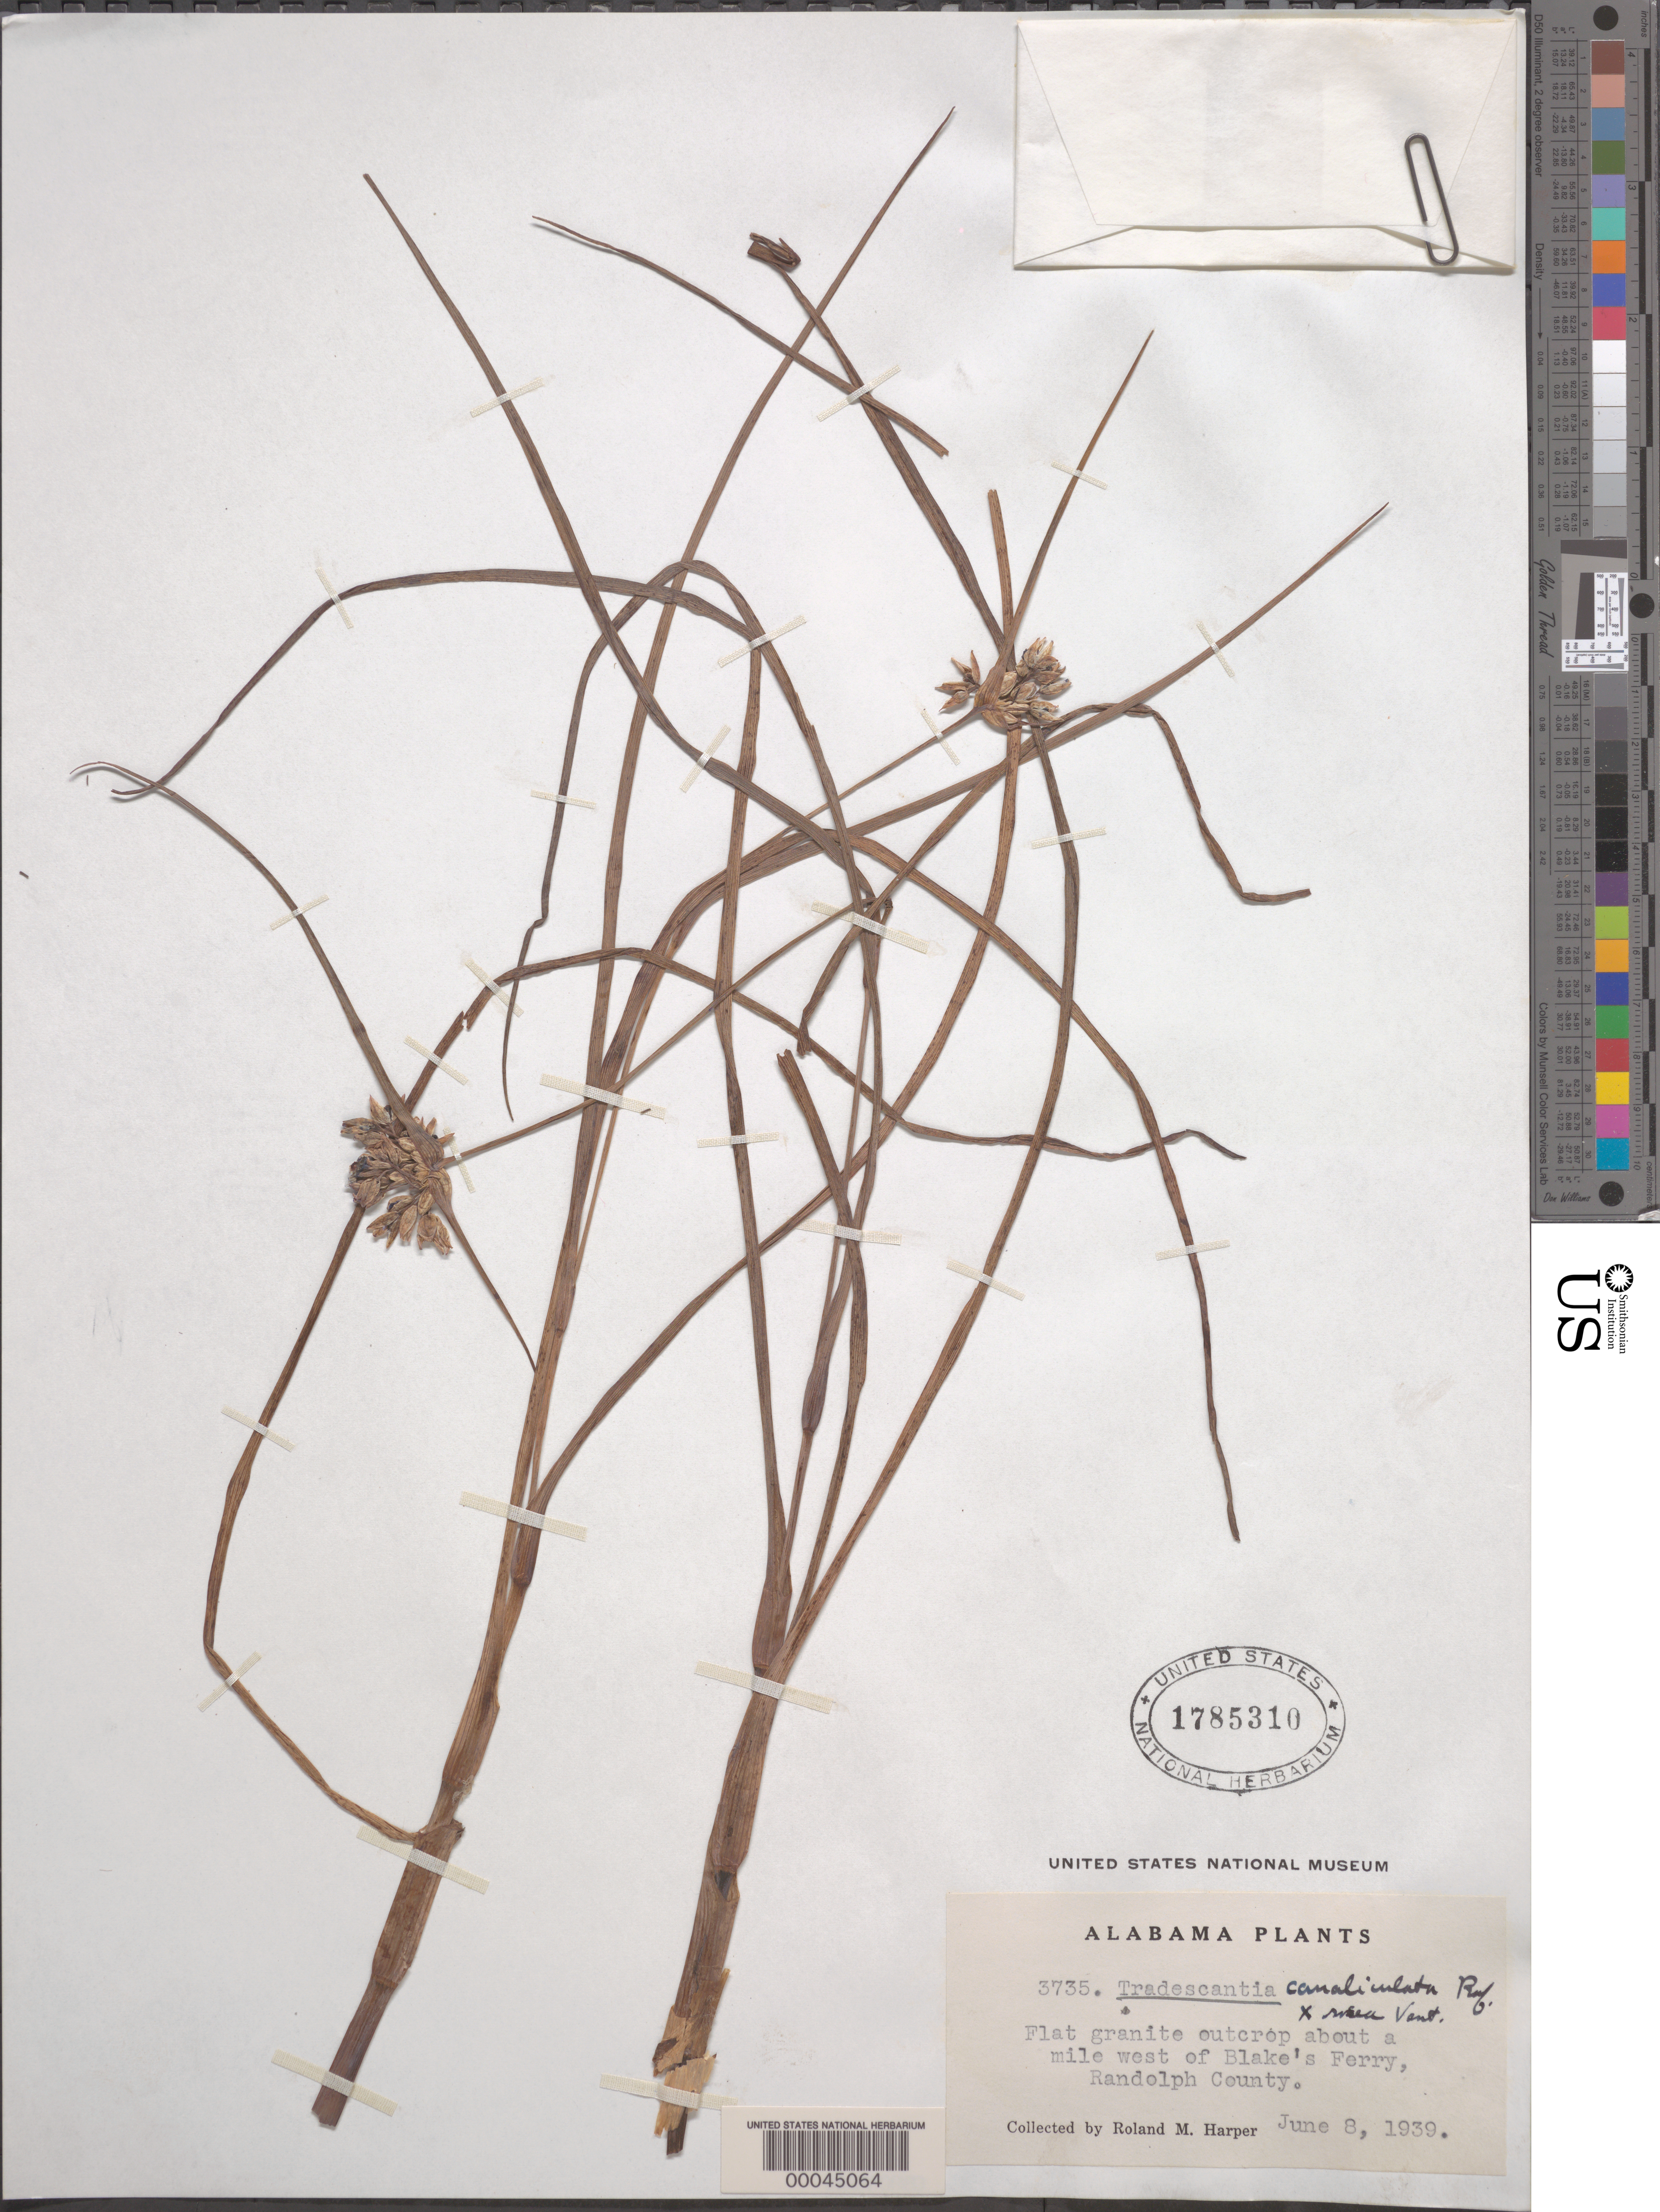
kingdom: Plantae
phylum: Tracheophyta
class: Liliopsida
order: Commelinales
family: Commelinaceae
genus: Tradescantia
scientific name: Tradescantia ohiensis x T. rosea Vent.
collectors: R. M. Harper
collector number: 3735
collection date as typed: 08 Jun 1939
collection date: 1939-06-08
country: United States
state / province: Alabama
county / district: Randolph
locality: W of blakes ferry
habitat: Flat granite outcrop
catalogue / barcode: US 1785310